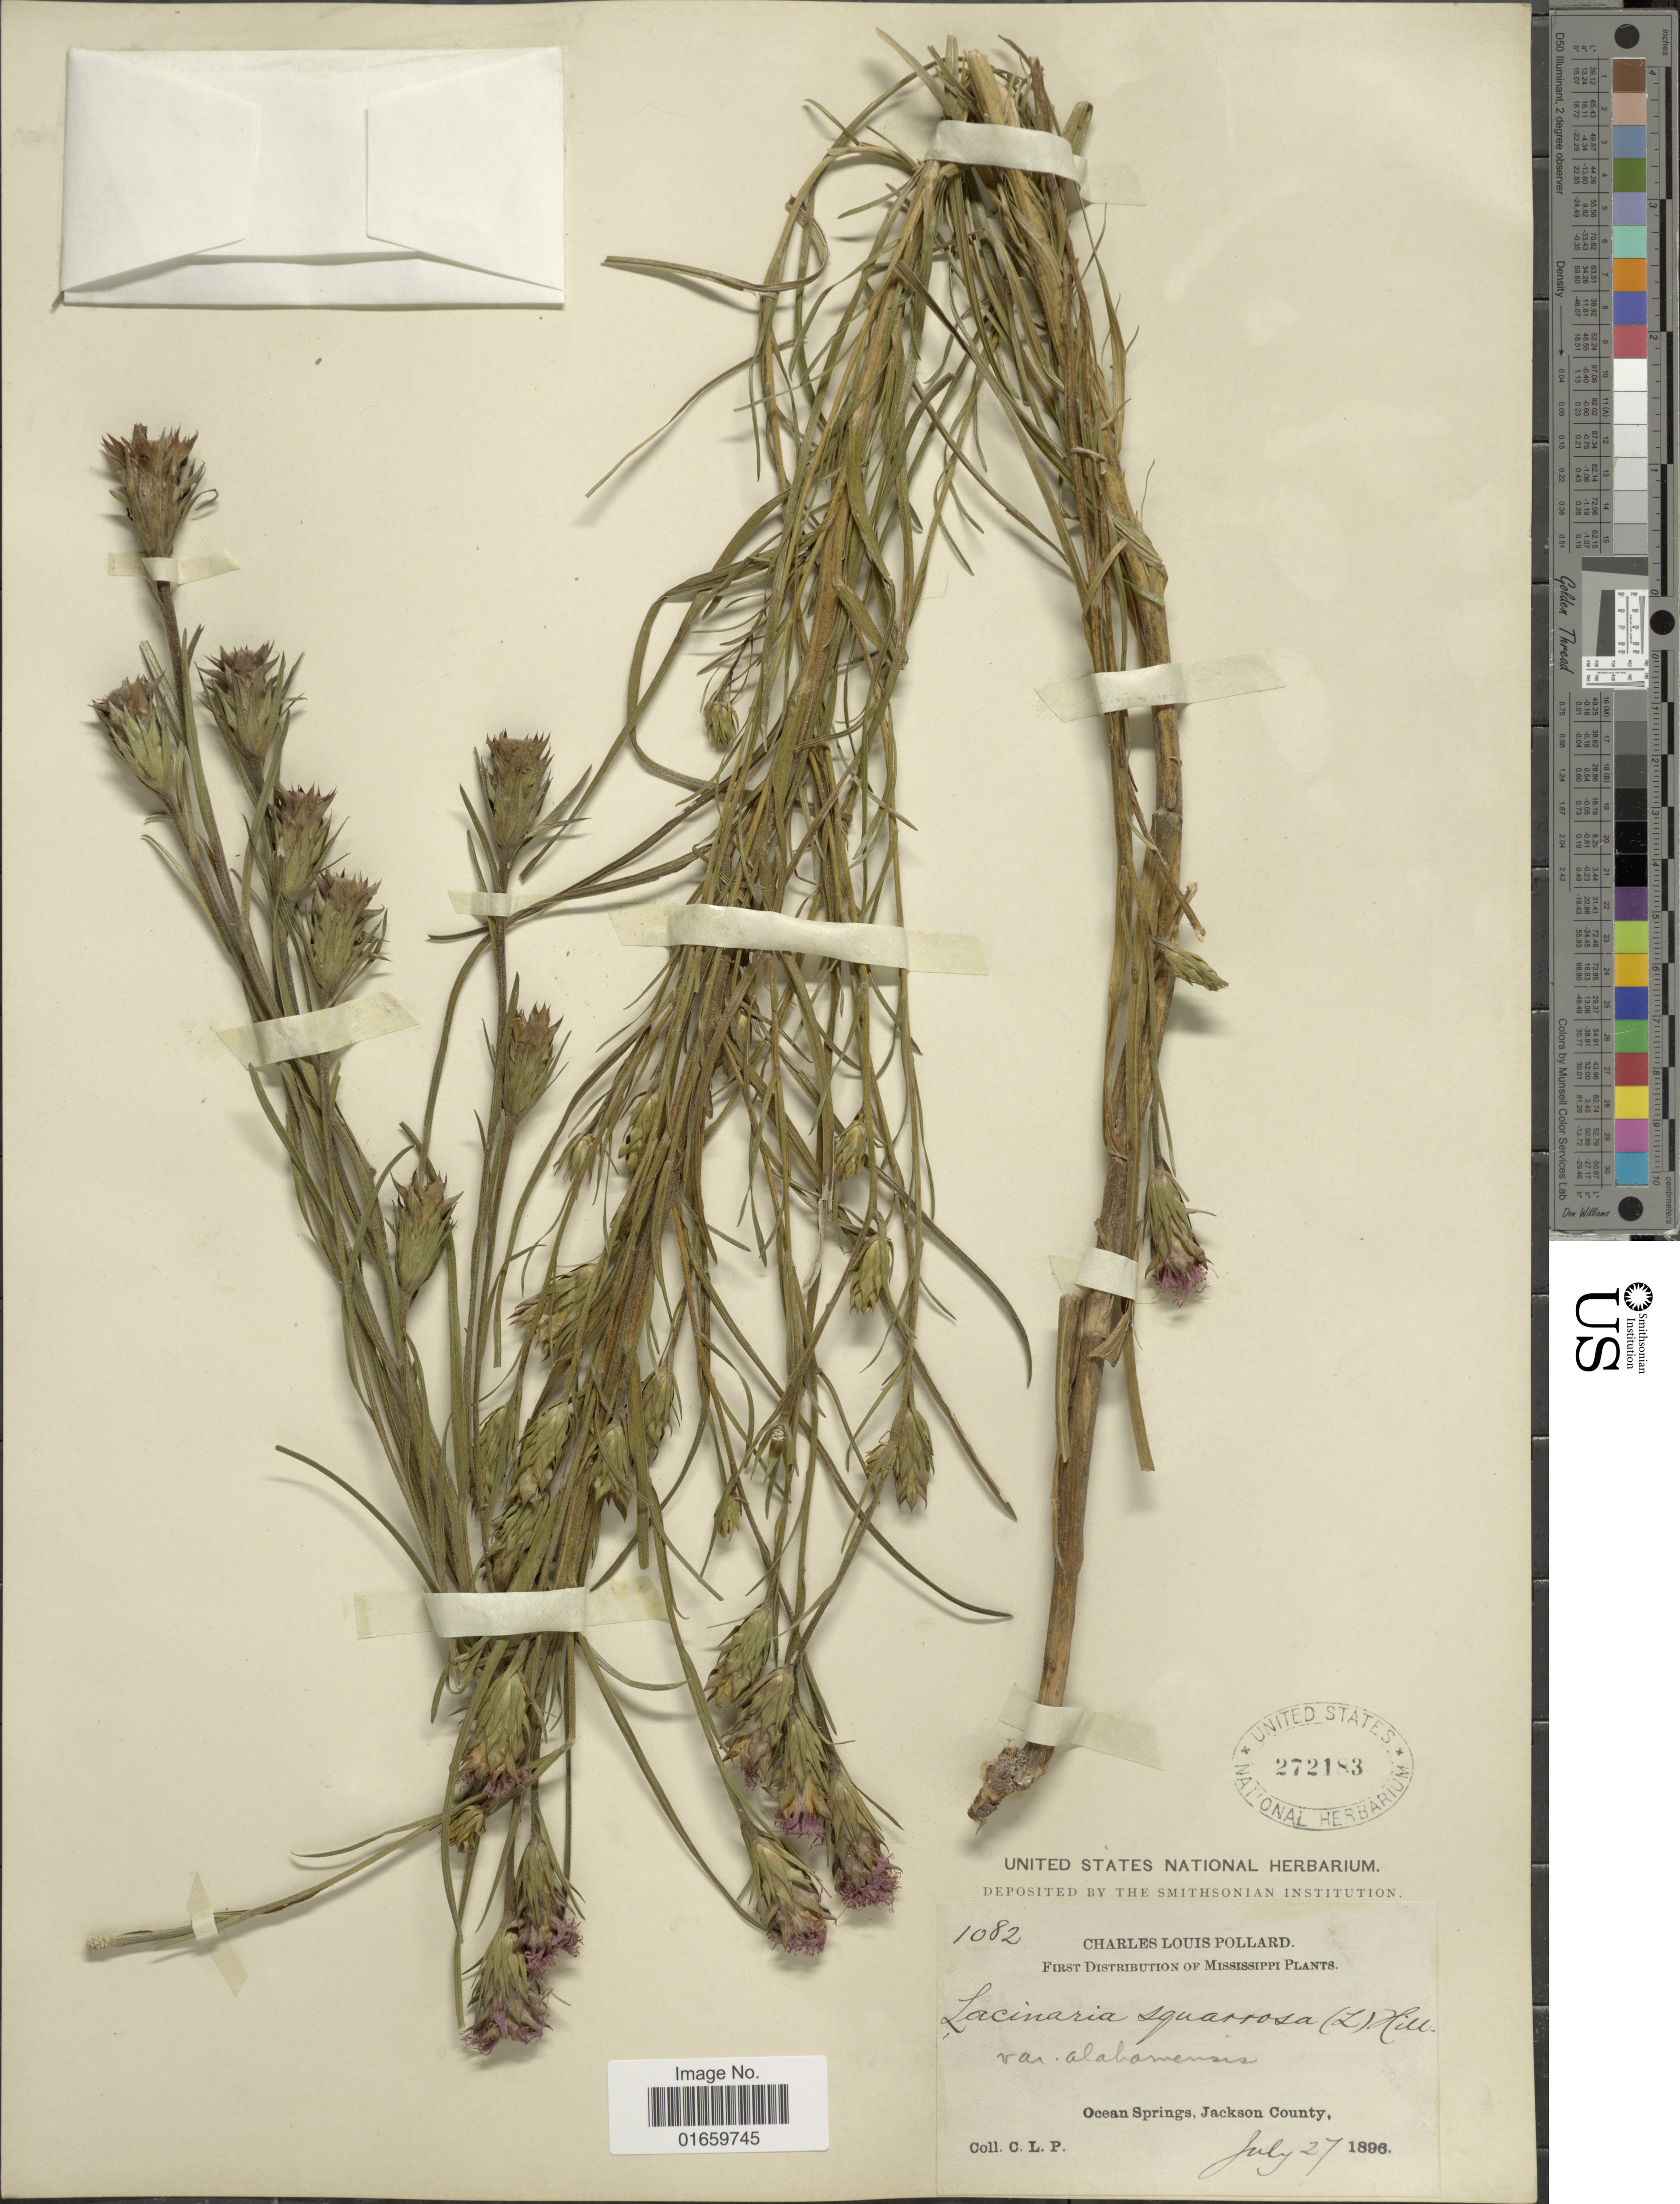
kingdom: Plantae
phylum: Tracheophyta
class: Magnoliopsida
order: Asterales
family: Asteraceae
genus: Liatris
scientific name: Liatris squarrosa var. alabamensis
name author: (Alexander) Gaiser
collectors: C. L. Pollard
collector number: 1082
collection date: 1896-07-27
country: United States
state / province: Mississippi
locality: Ocean Springs, Jackson County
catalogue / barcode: US 272183